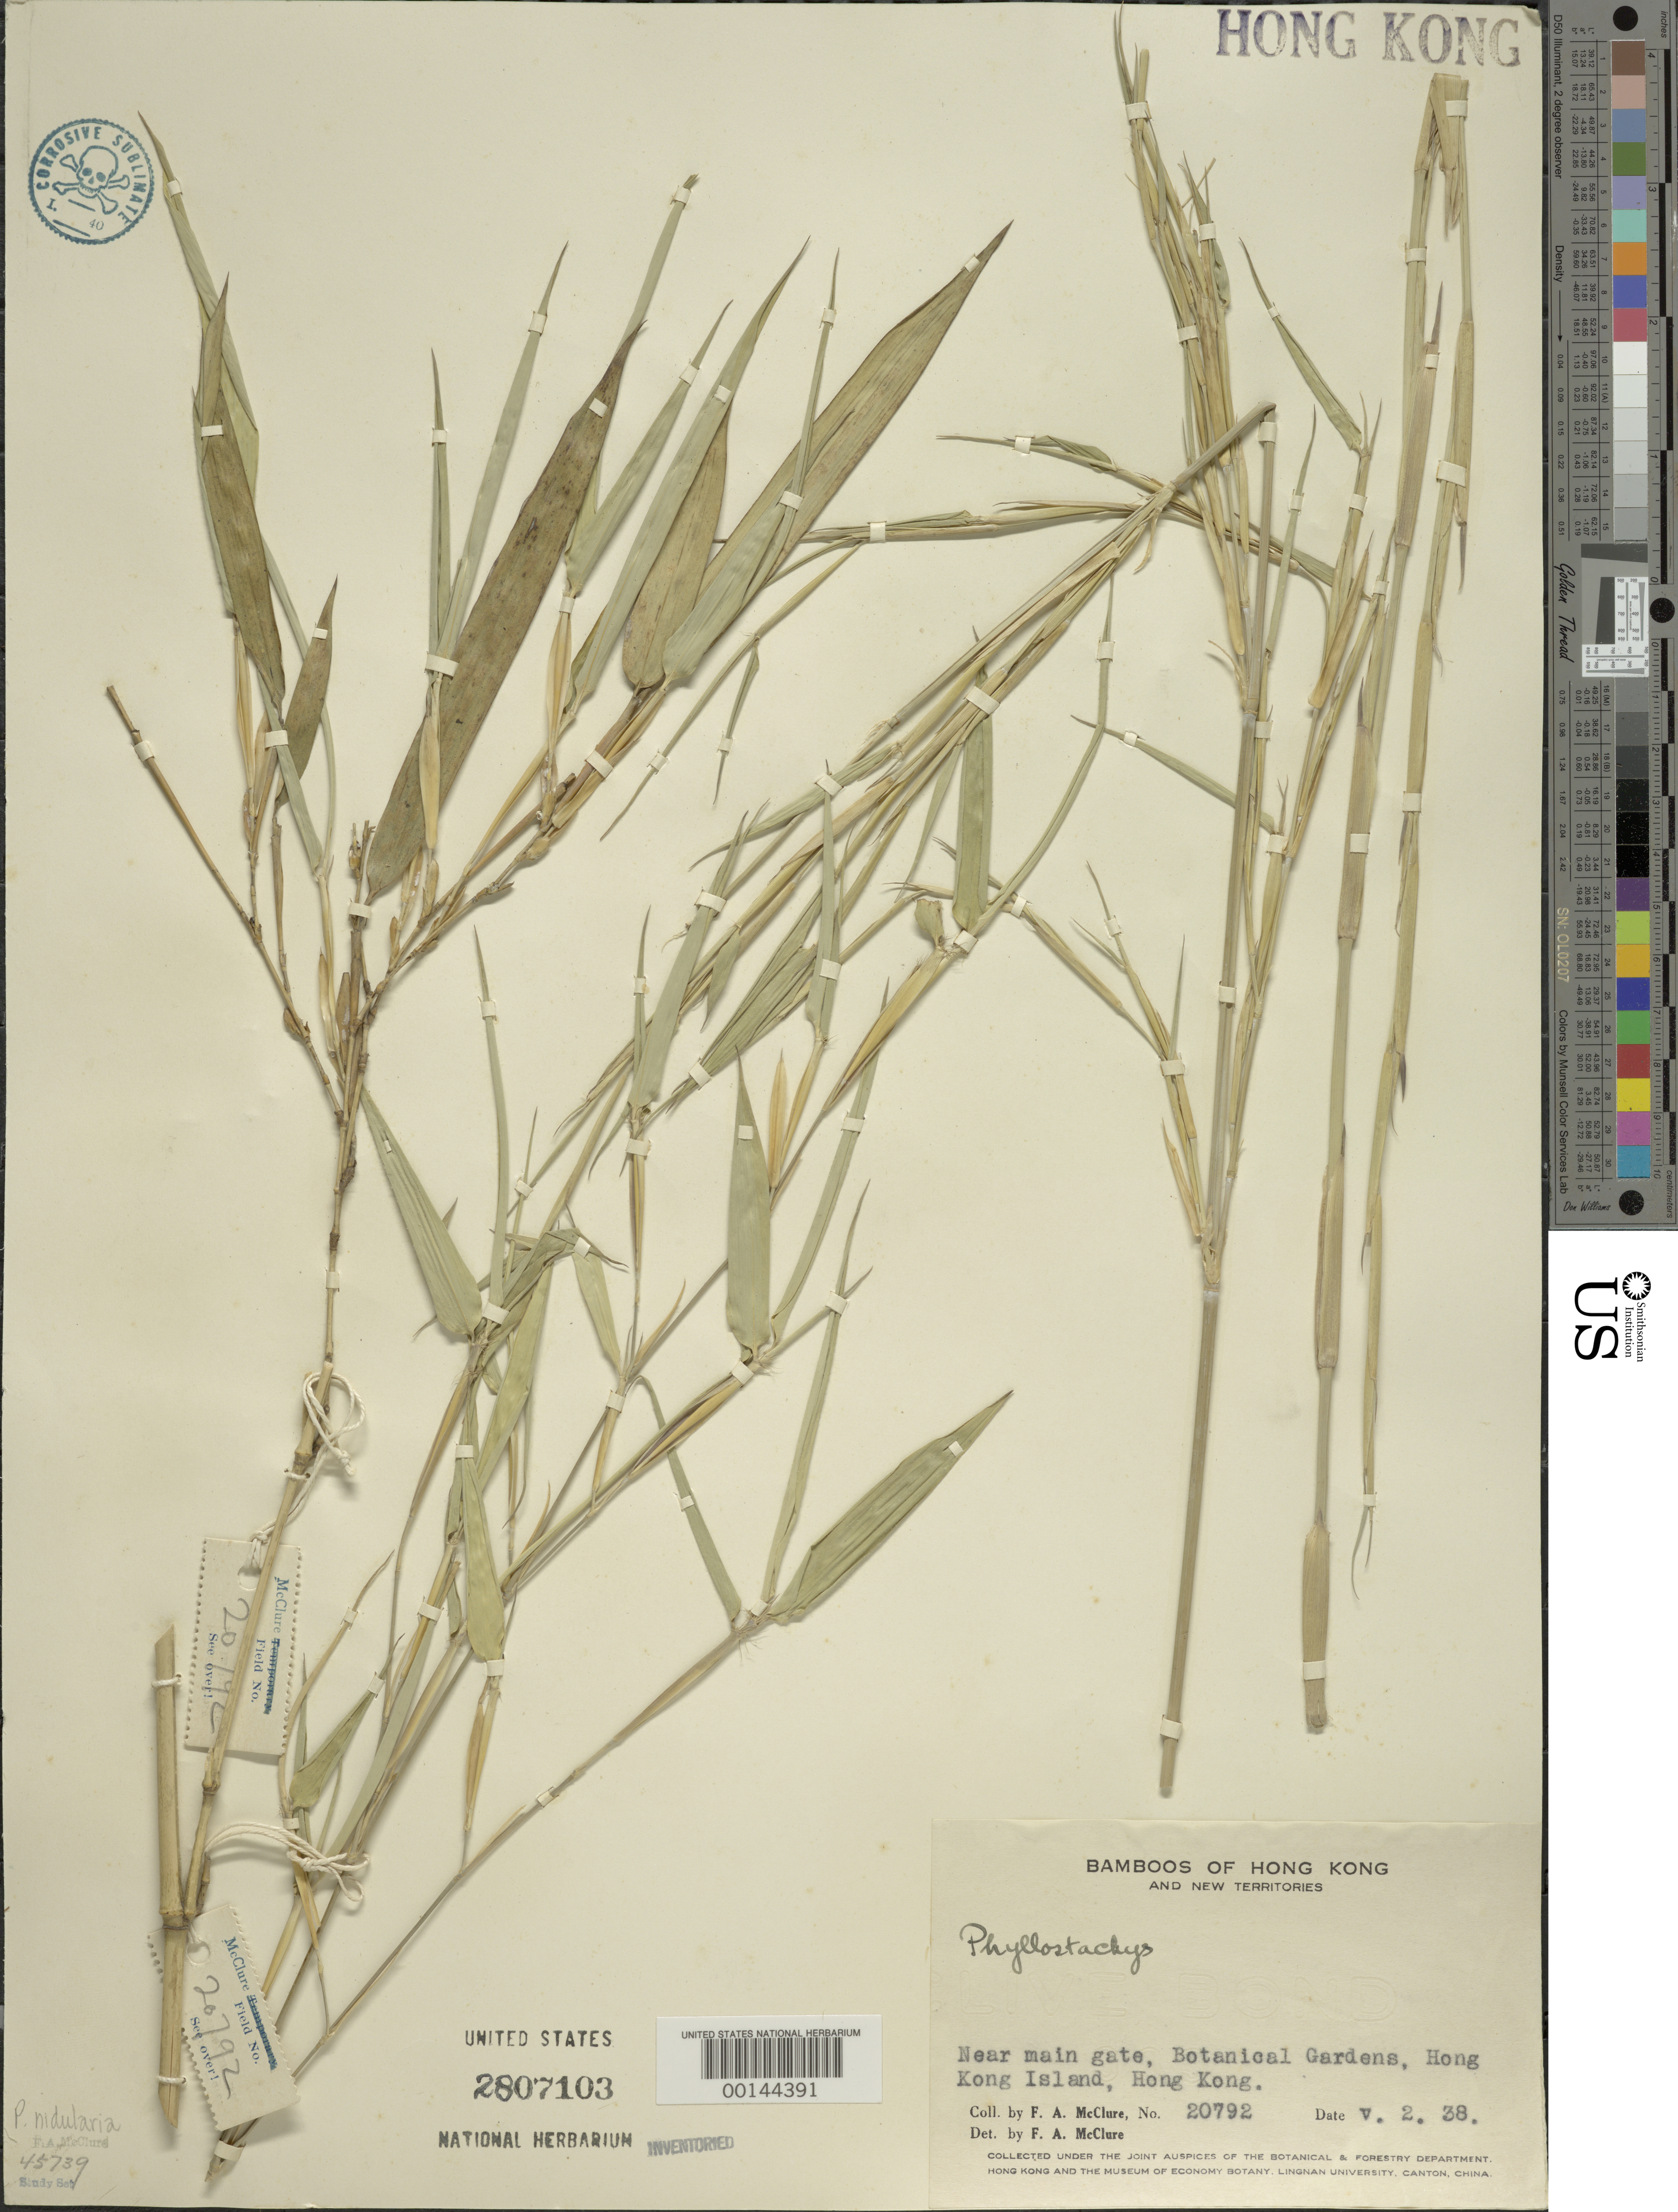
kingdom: Plantae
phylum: Tracheophyta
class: Liliopsida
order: Poales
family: Poaceae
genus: Phyllostachys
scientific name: Phyllostachys nidularia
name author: Munro ex Fenzi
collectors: F. A. McClure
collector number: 20792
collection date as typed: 02 May 1938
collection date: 1938-05-02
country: China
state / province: Hong Kong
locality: Botanic gardens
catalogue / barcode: US 2807103